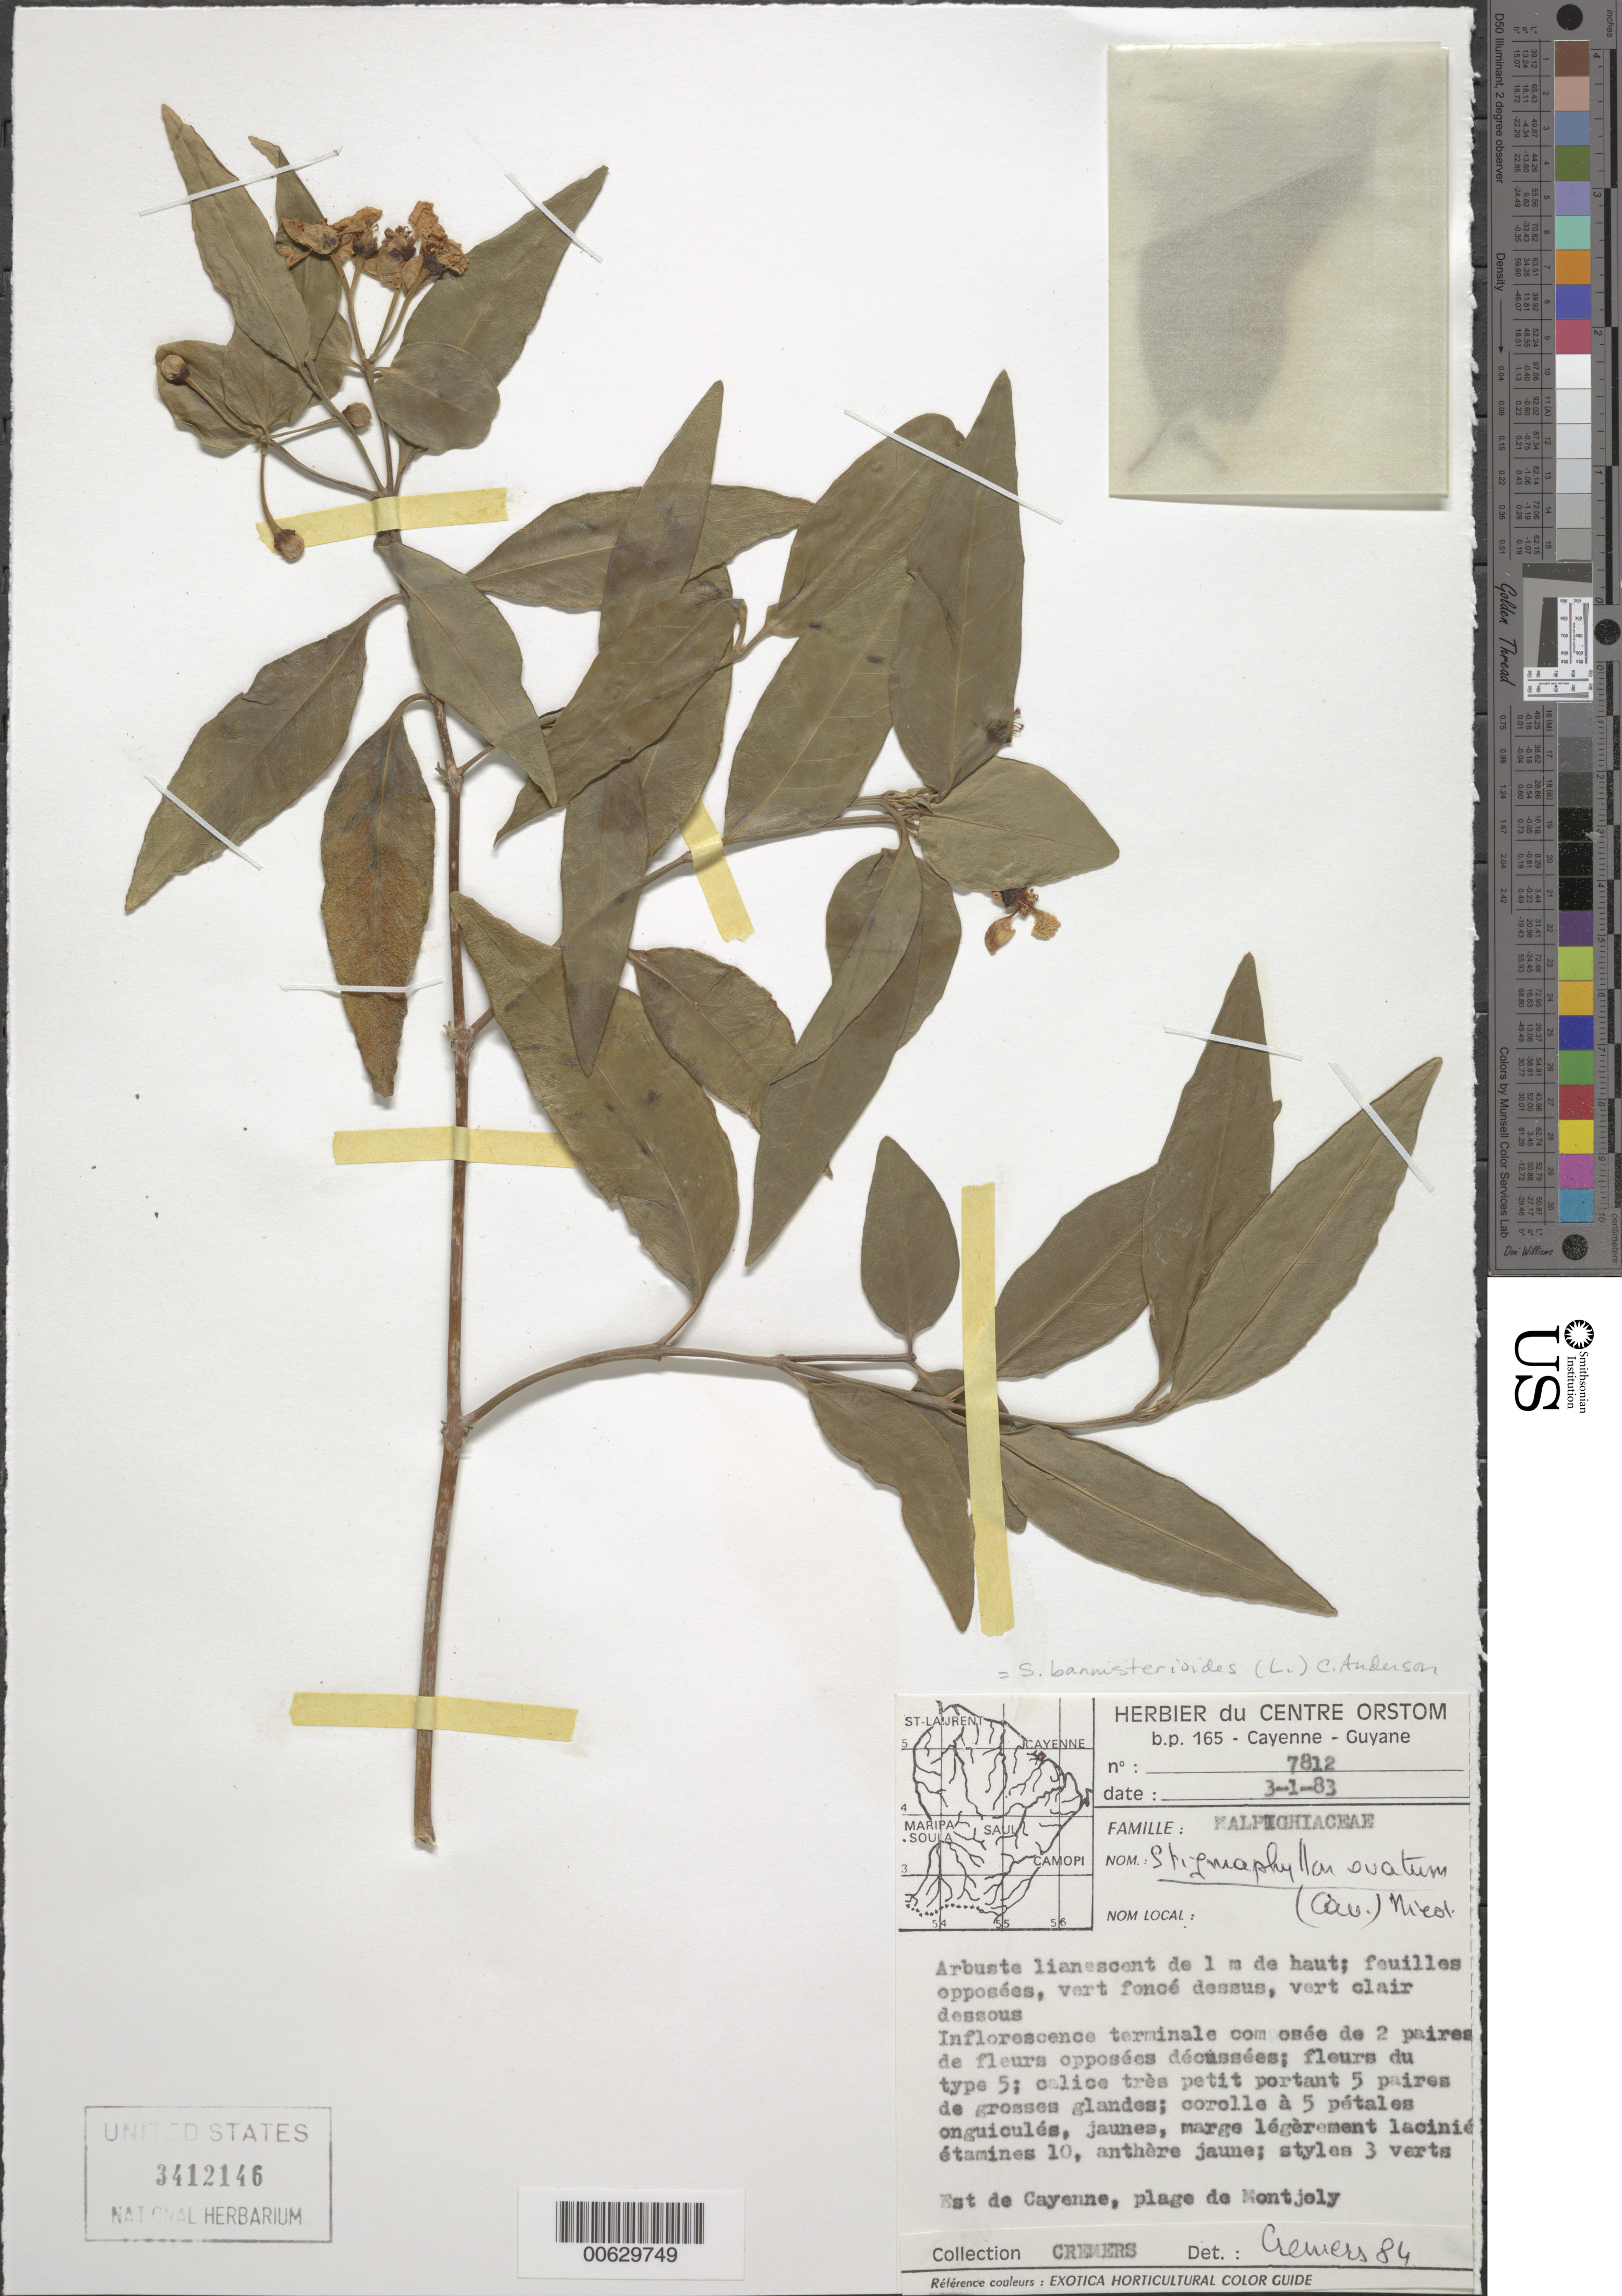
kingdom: Plantae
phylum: Tracheophyta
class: Magnoliopsida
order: Malpighiales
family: Malpighiaceae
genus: Stigmaphyllon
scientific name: Stigmaphyllon bannisterioides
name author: (L.) C.E. Anderson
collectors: G. Cremers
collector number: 7812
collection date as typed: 3-Jan-83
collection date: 1983-01-03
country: French Guiana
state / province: Cayenne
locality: Cayenne, E of, plage de Montjoly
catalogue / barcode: US 3412146